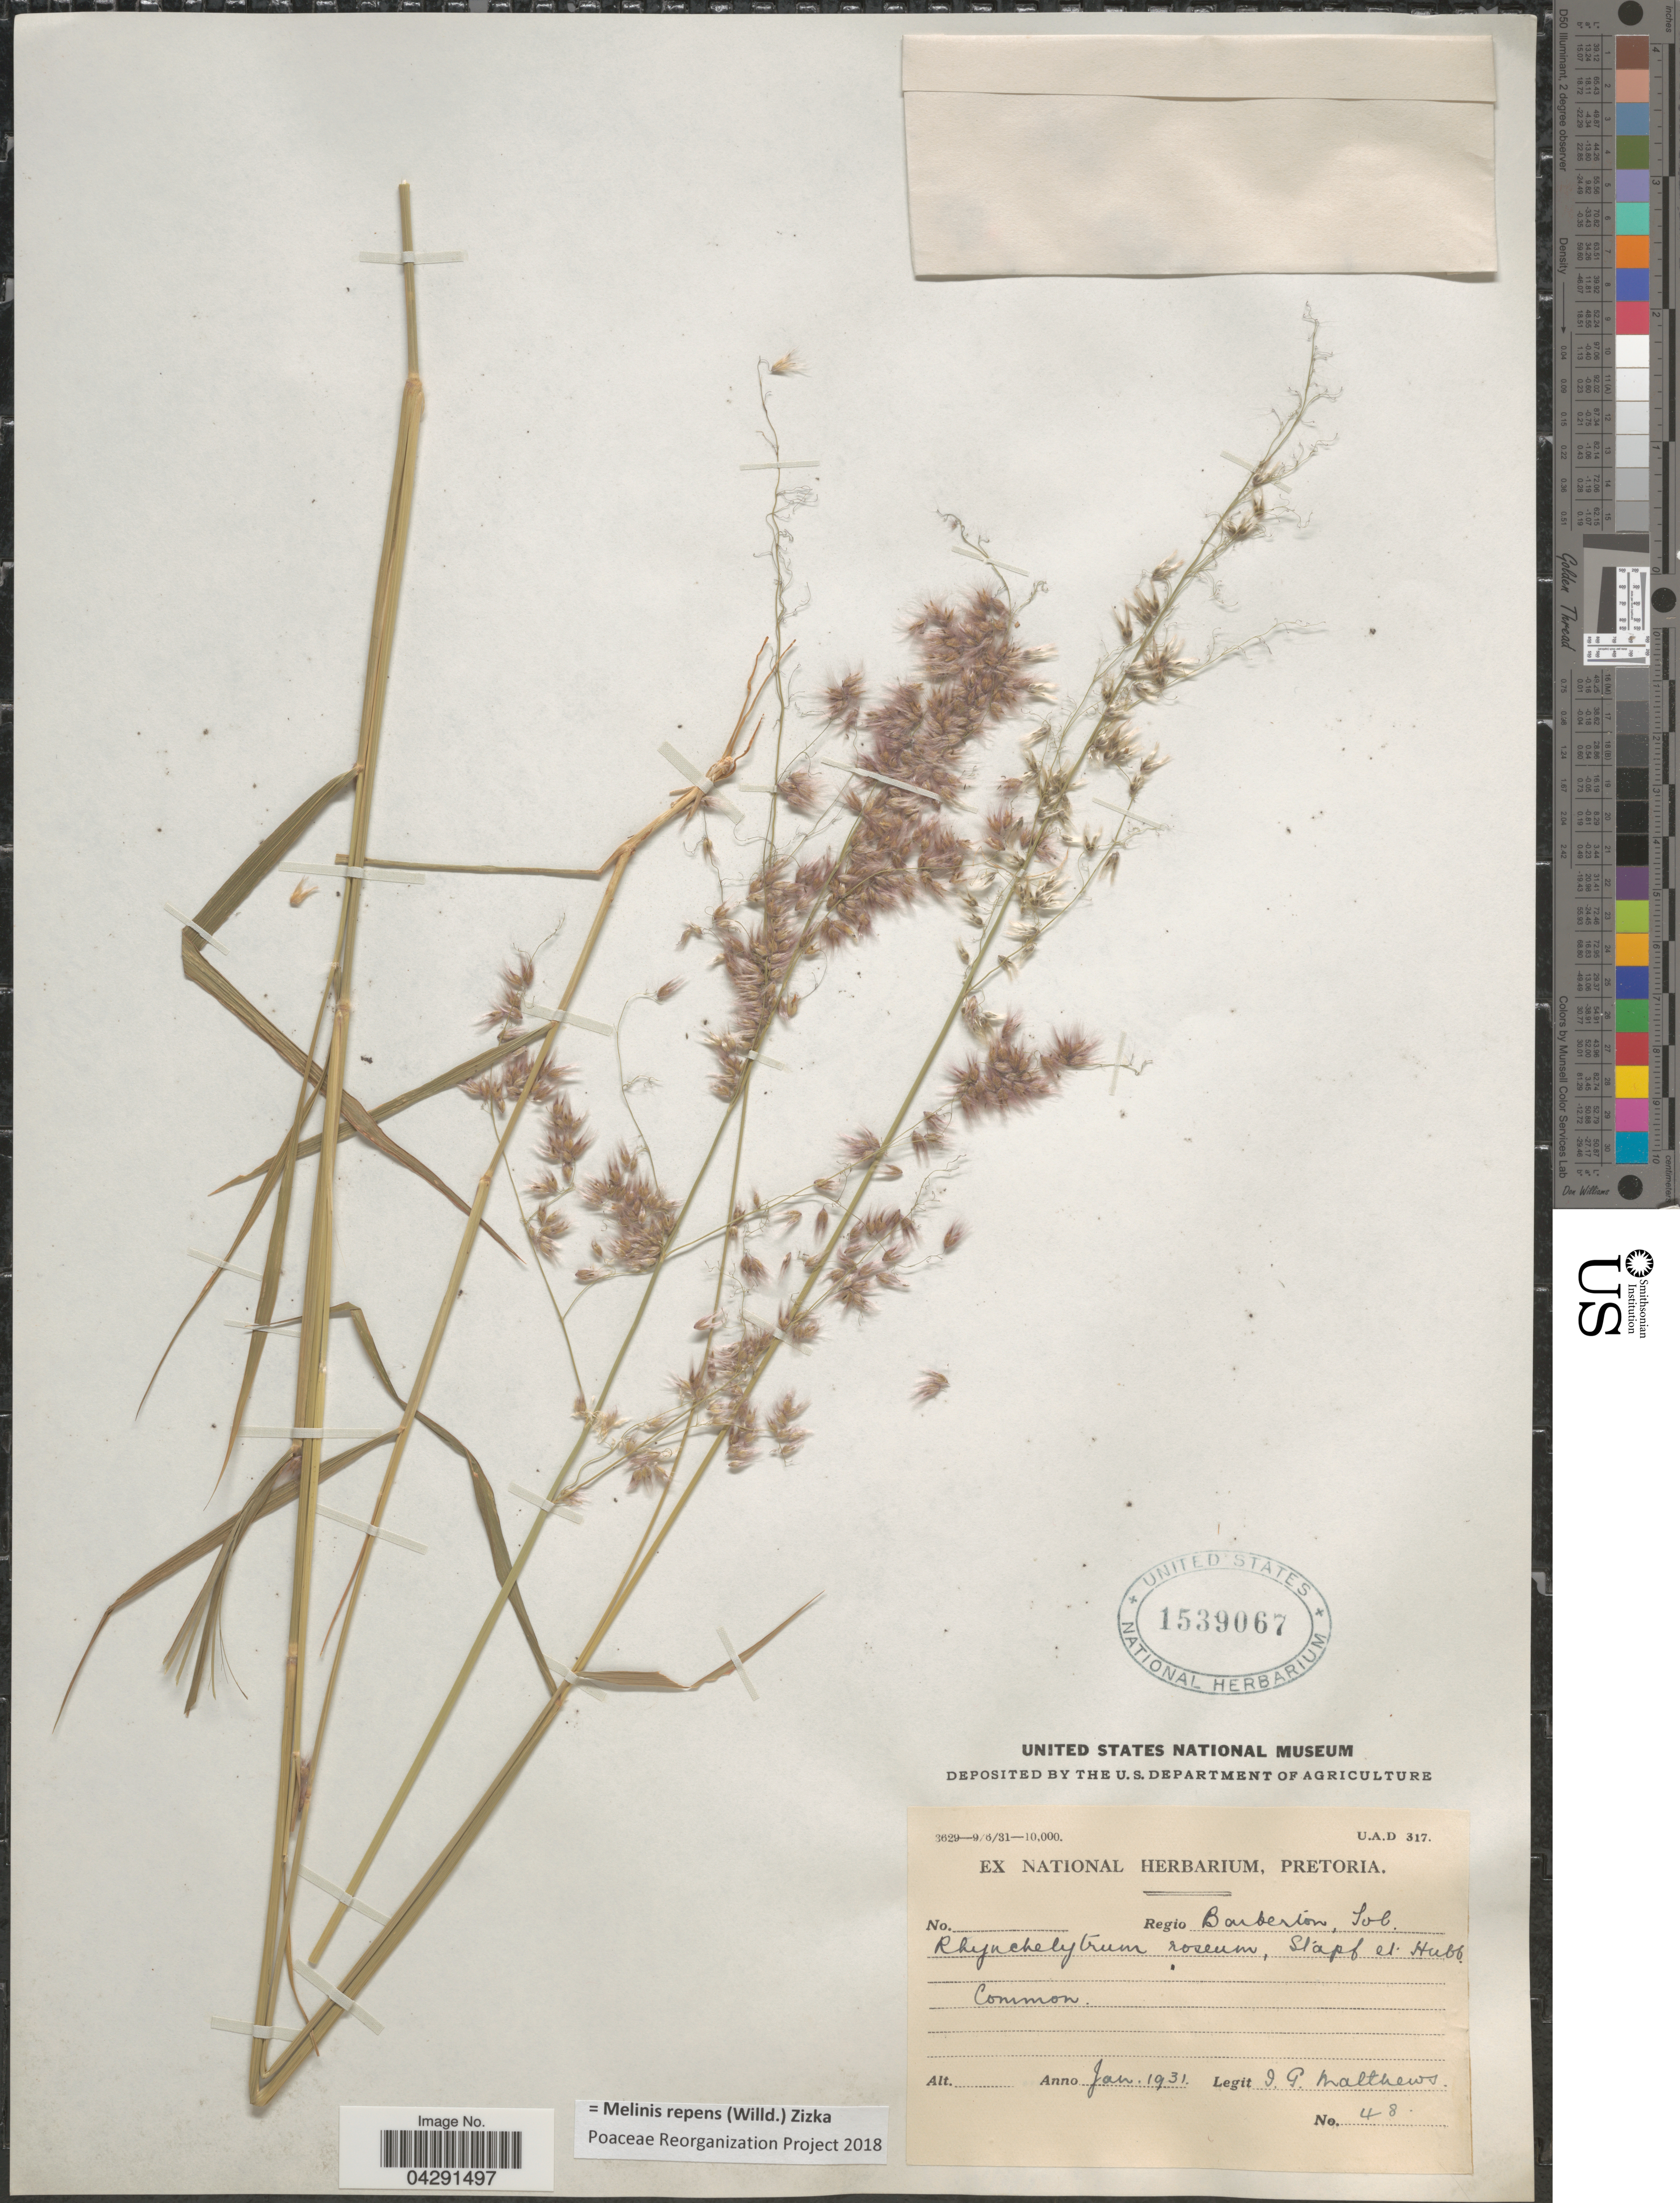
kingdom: Plantae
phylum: Tracheophyta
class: Liliopsida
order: Poales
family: Poaceae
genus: Melinis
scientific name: Melinis repens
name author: (Willd.) Zizka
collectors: I. Matthews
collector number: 48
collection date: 1931-01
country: South Africa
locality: Regio Barberton, Tvl. Common.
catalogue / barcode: US 1539067